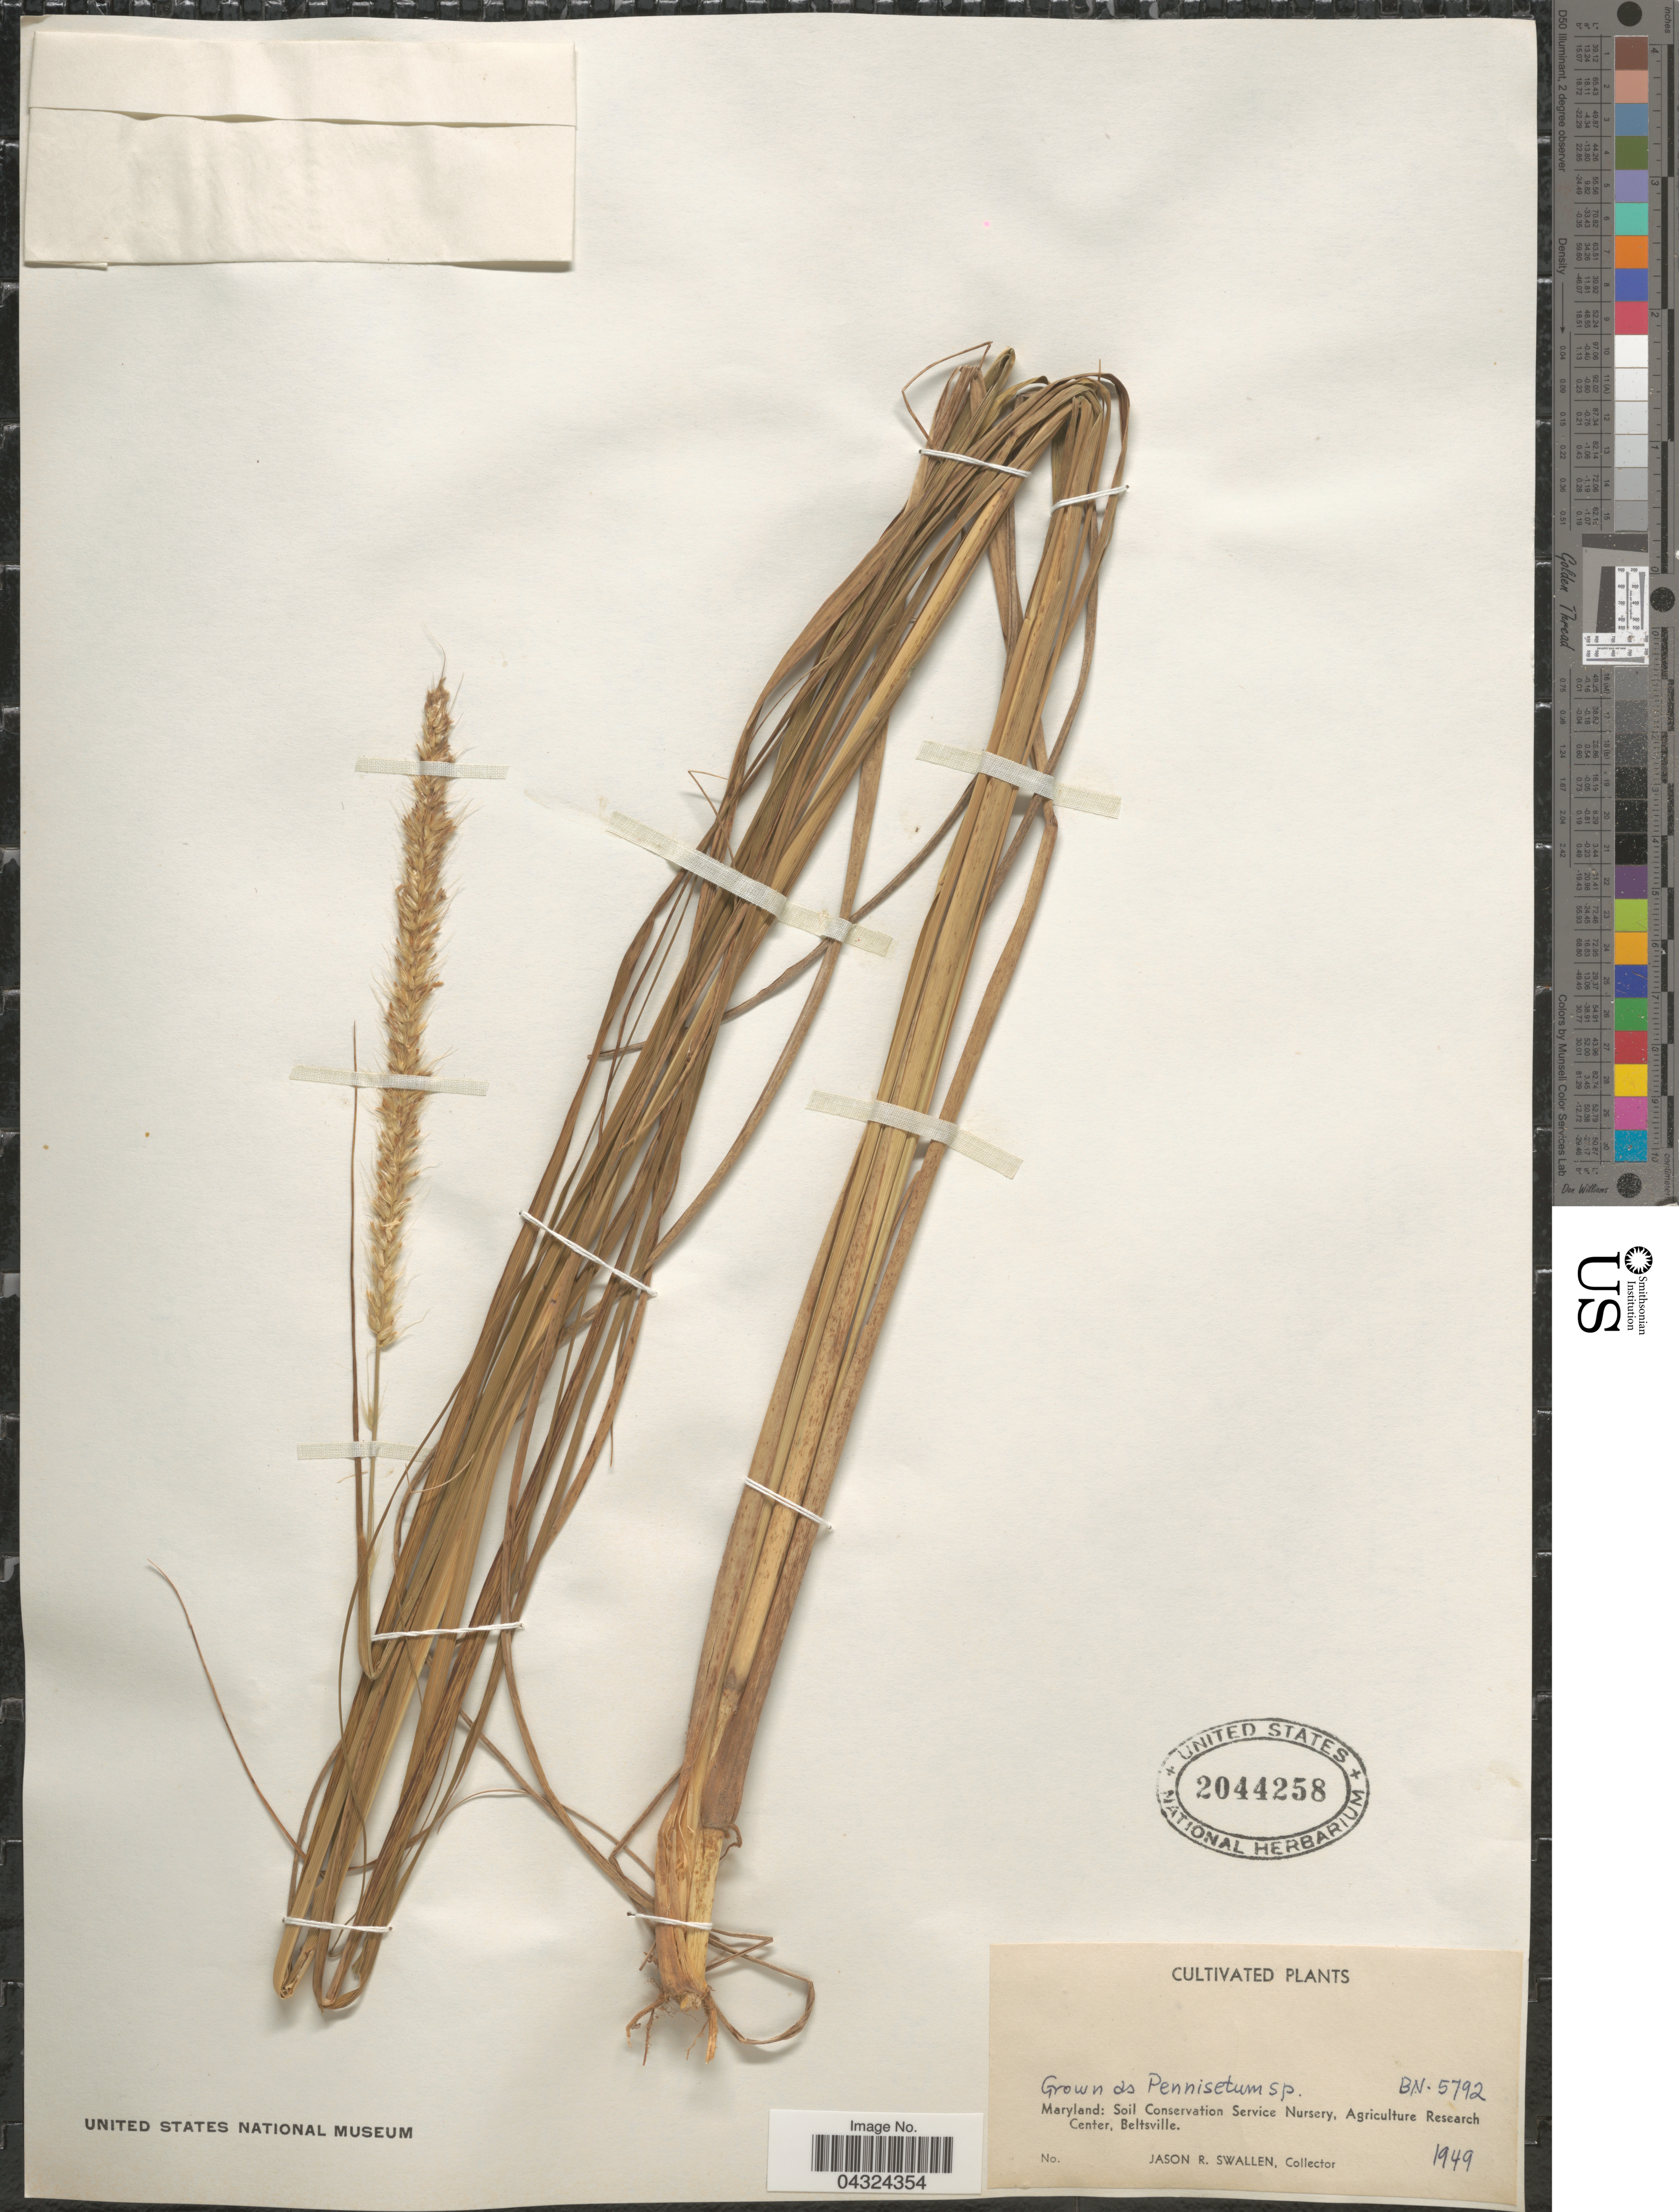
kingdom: Plantae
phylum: Tracheophyta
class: Liliopsida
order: Poales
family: Poaceae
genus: Cenchrus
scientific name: Cenchrus sp.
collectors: J. R. Swallen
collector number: BN-5792?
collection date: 1949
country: United States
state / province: Maryland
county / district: Prince George's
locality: Soil Conservation Service Nursery, Agriculture Research Center, Beltsville.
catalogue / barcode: US 2044258